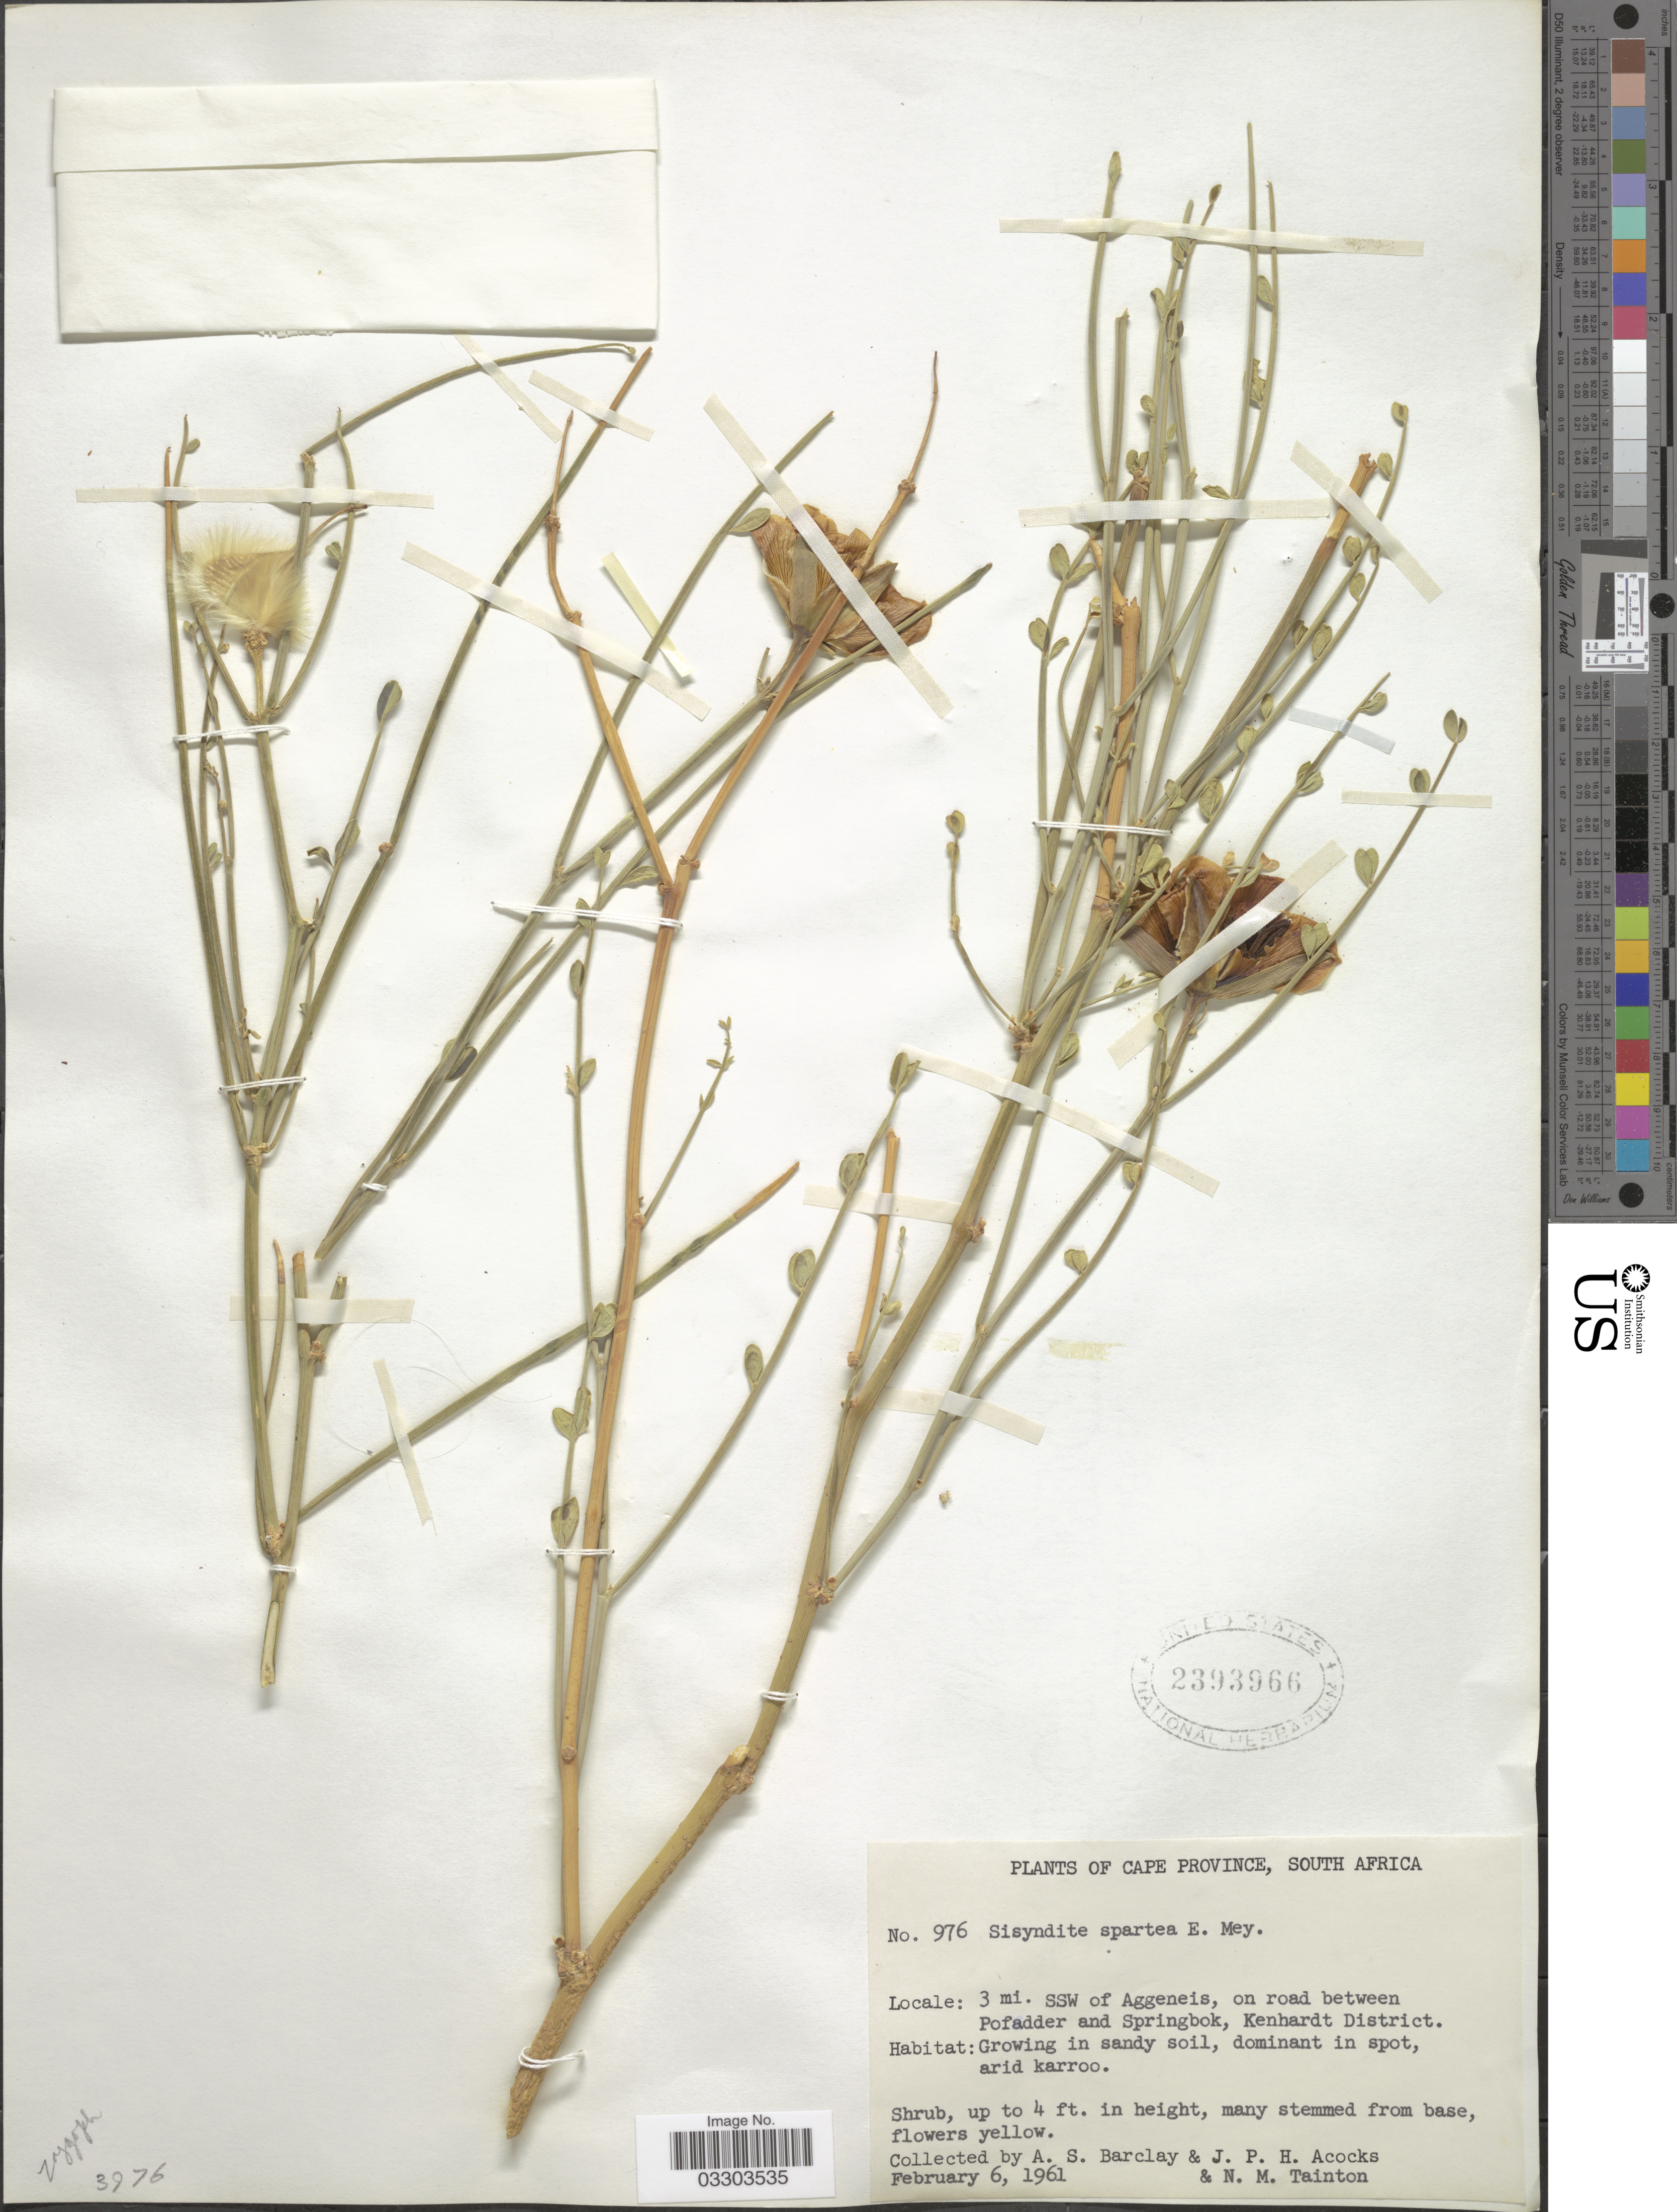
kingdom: Plantae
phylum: Tracheophyta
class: Magnoliopsida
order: Zygophyllales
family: Zygophyllaceae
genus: Sisyndite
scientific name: Sisyndite spartea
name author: E. Mey. ex Sond.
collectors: A. S. Barclay, J. P. Acocks & N. Tainton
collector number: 976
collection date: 1961-02-06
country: South Africa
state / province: Northern Cape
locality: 3 mi. SSW of Aggeneis, on road between Pofadder and Springbok, Kenhardt District.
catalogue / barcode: US 2393966